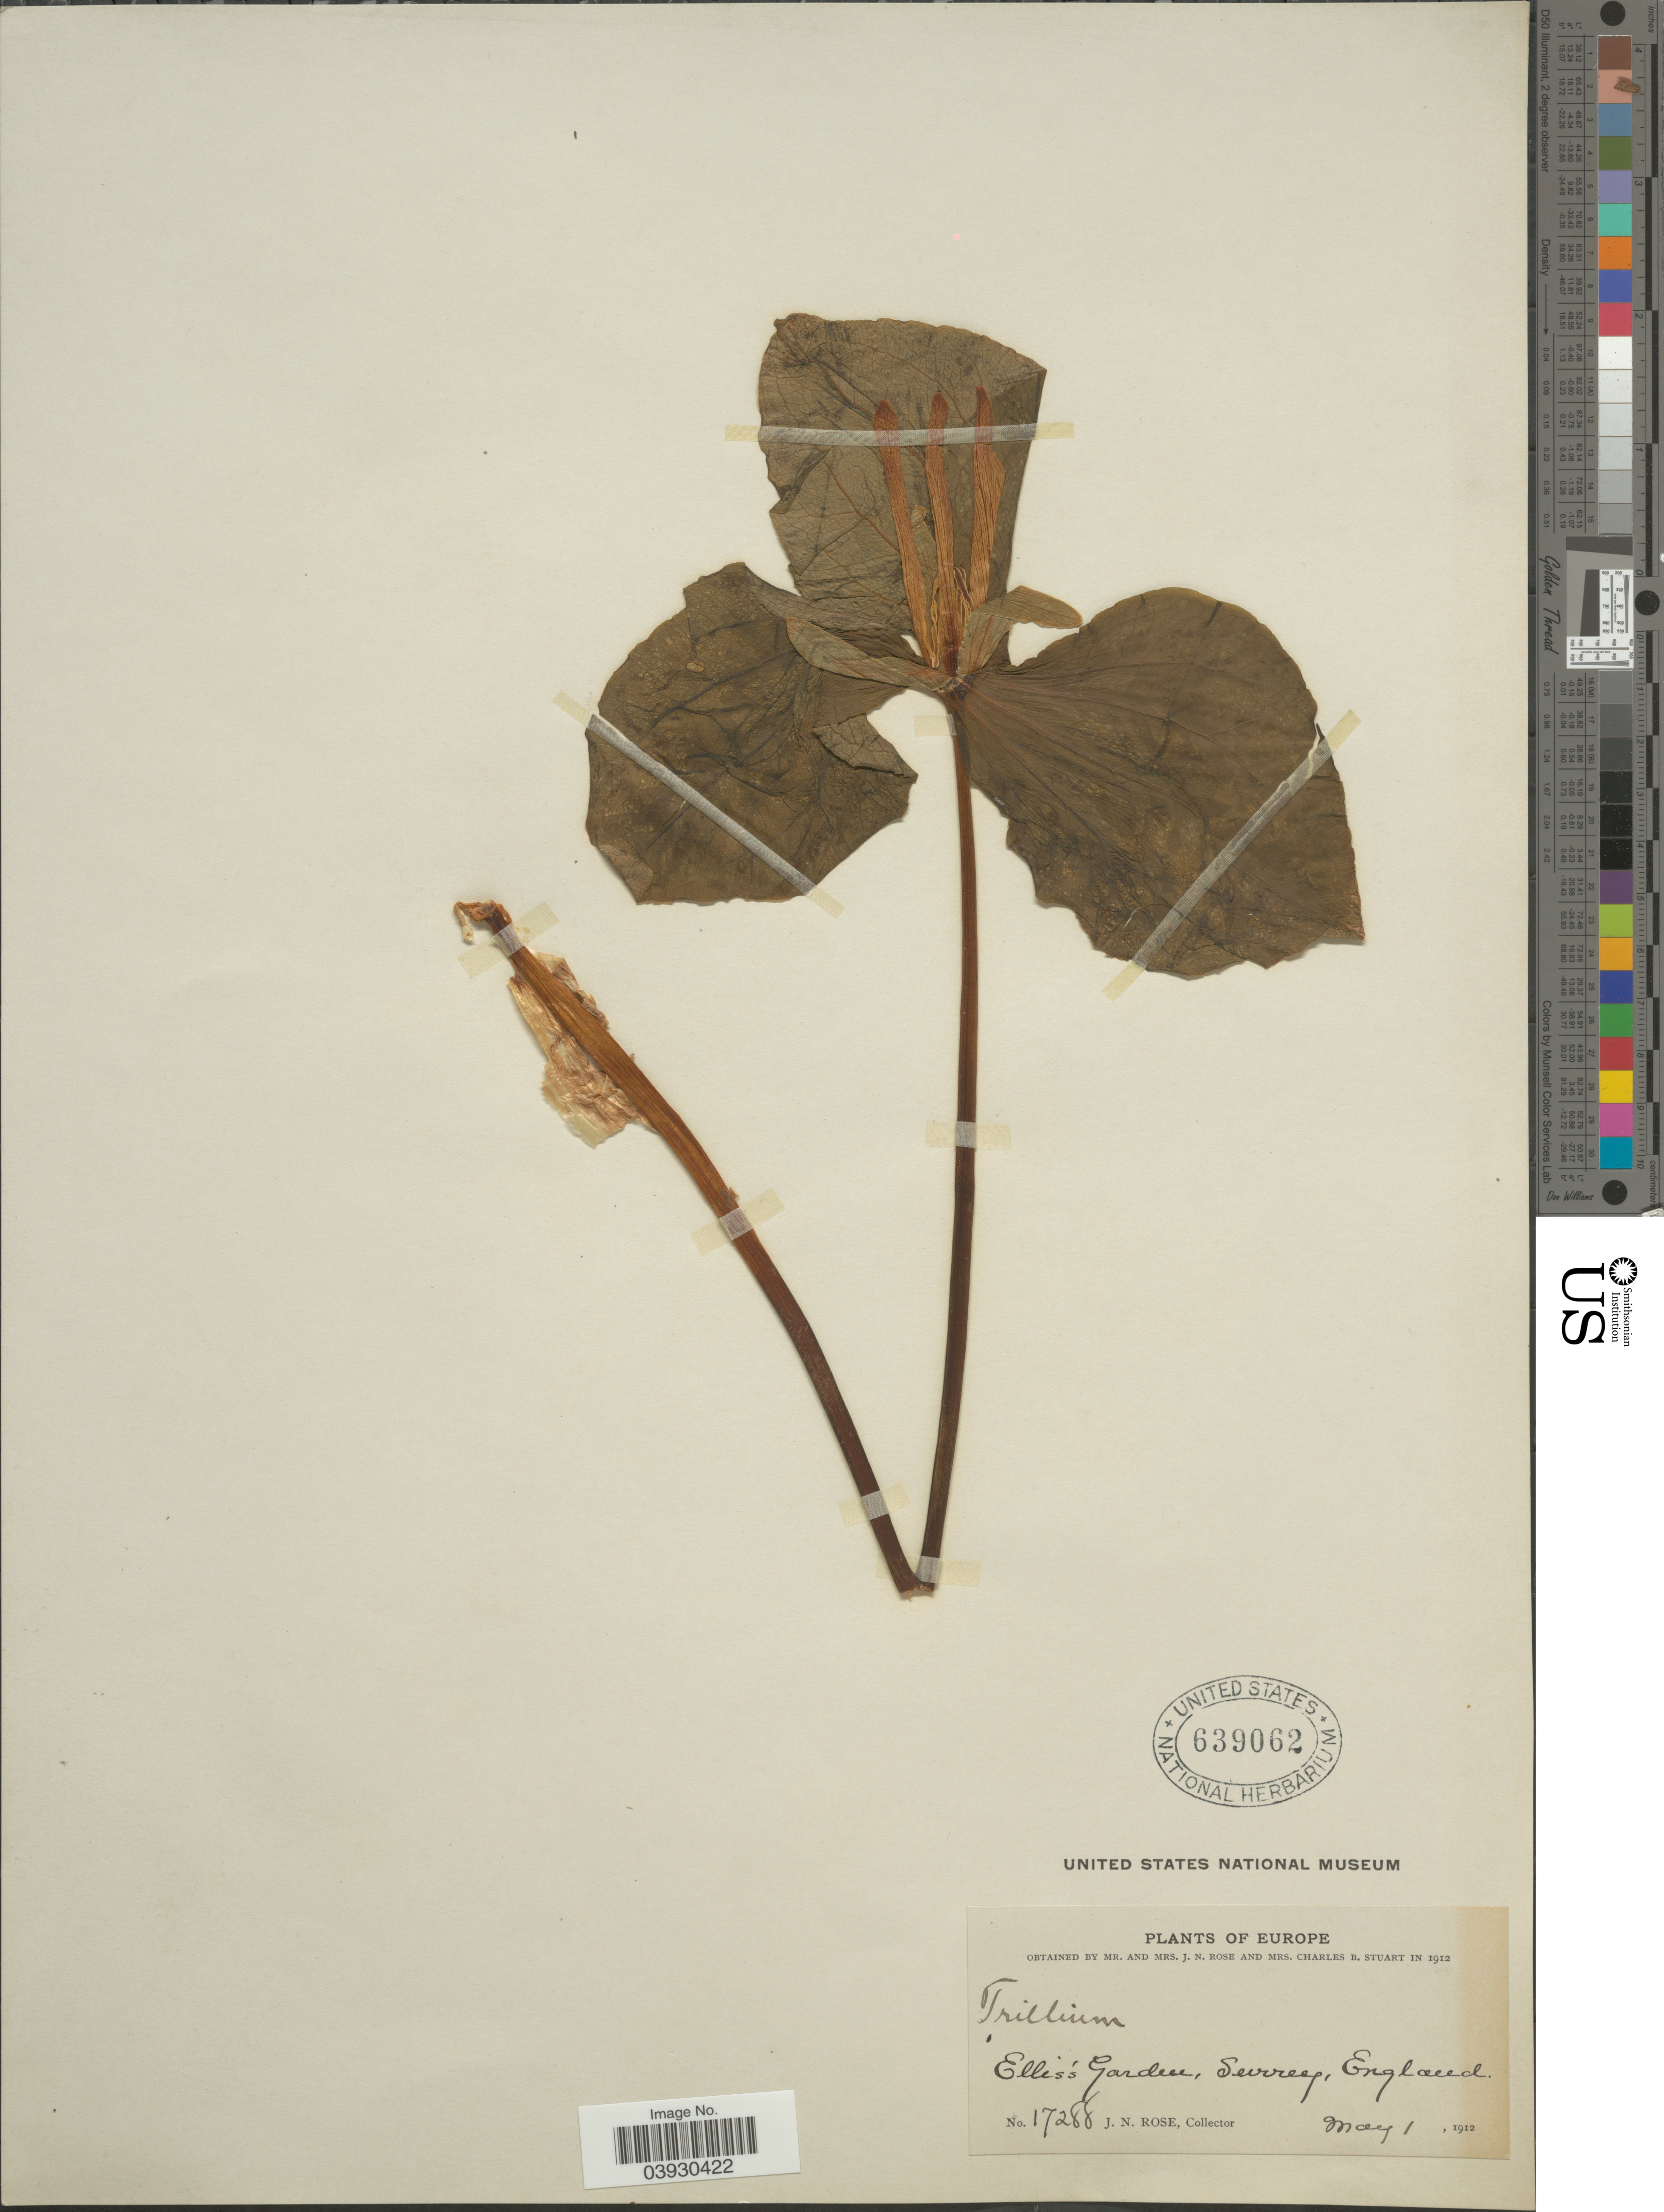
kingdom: Plantae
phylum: Tracheophyta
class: Liliopsida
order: Liliales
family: Melanthiaceae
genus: Trillium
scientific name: Trillium sp.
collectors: J. N. Rose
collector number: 17288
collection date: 1912-05-01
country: United Kingdom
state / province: England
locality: Ellis's Garden, Surrey.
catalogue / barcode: US 639062